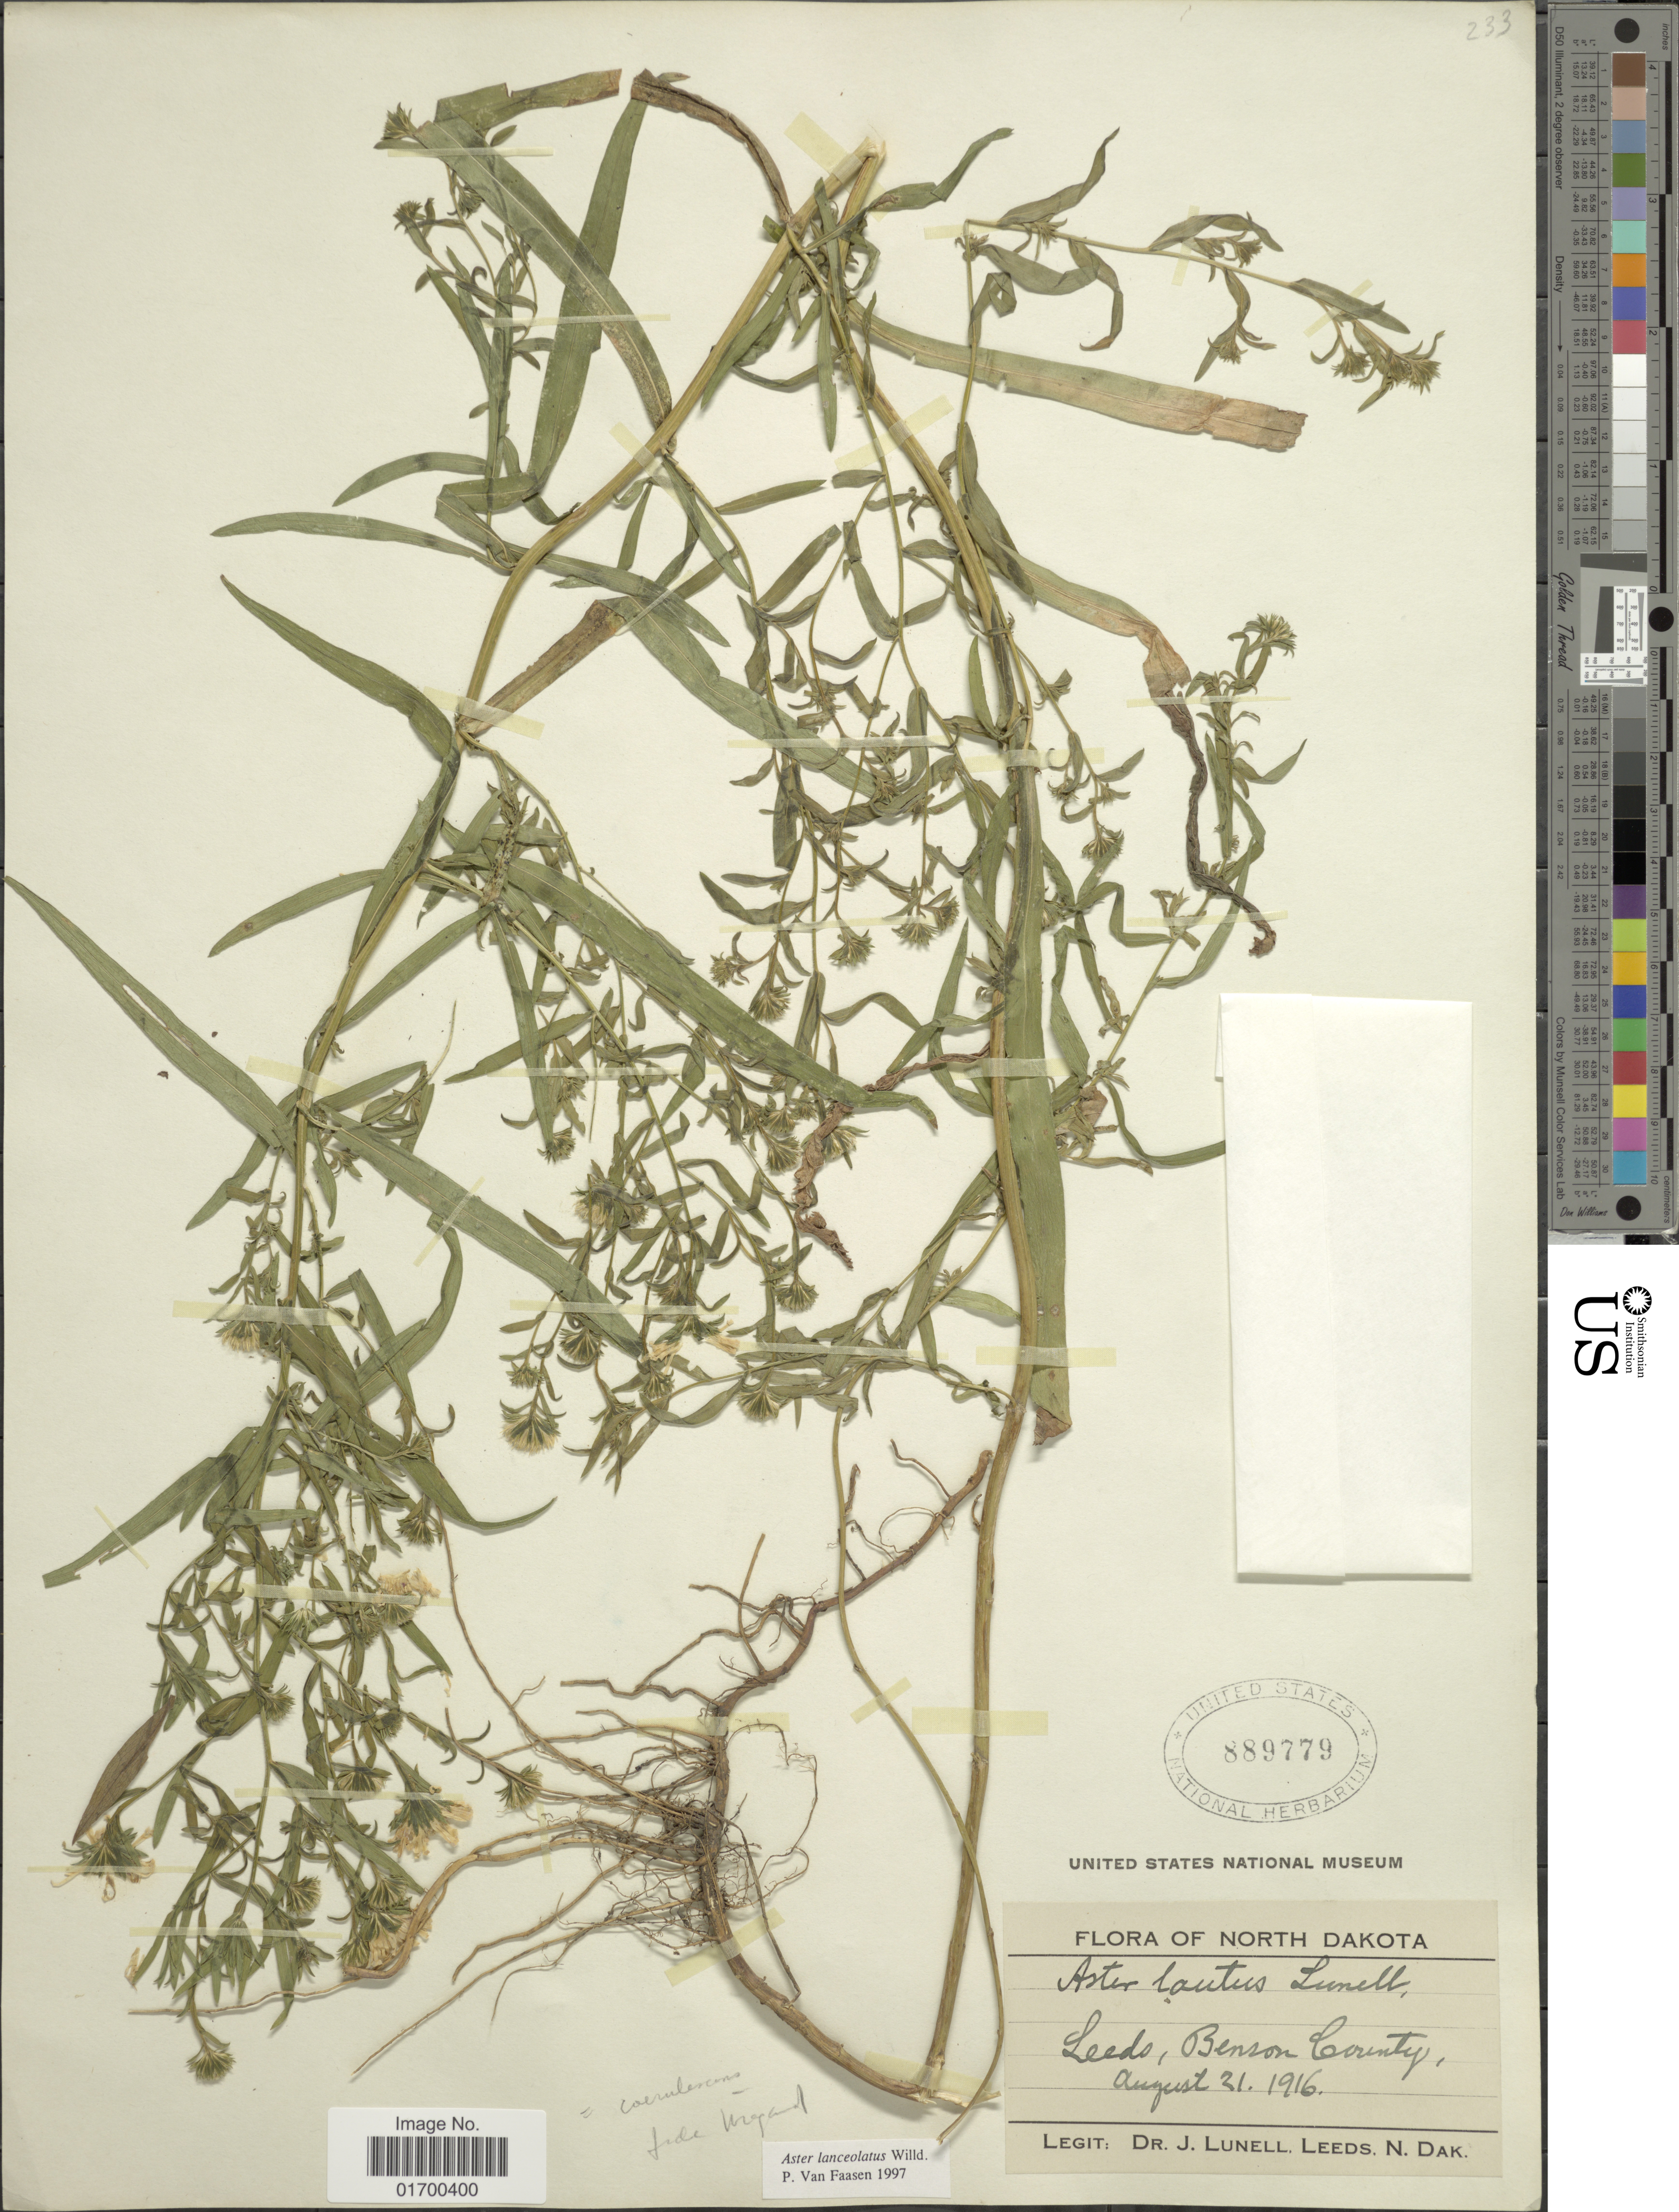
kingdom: Plantae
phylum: Tracheophyta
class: Magnoliopsida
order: Asterales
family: Asteraceae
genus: Symphyotrichum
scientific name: Symphyotrichum lanceolatum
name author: (Willd.) G.L. Nesom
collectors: J. Lundell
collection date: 1916-08-21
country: United States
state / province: North Dakota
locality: Leeds, Benson County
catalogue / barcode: US 889779